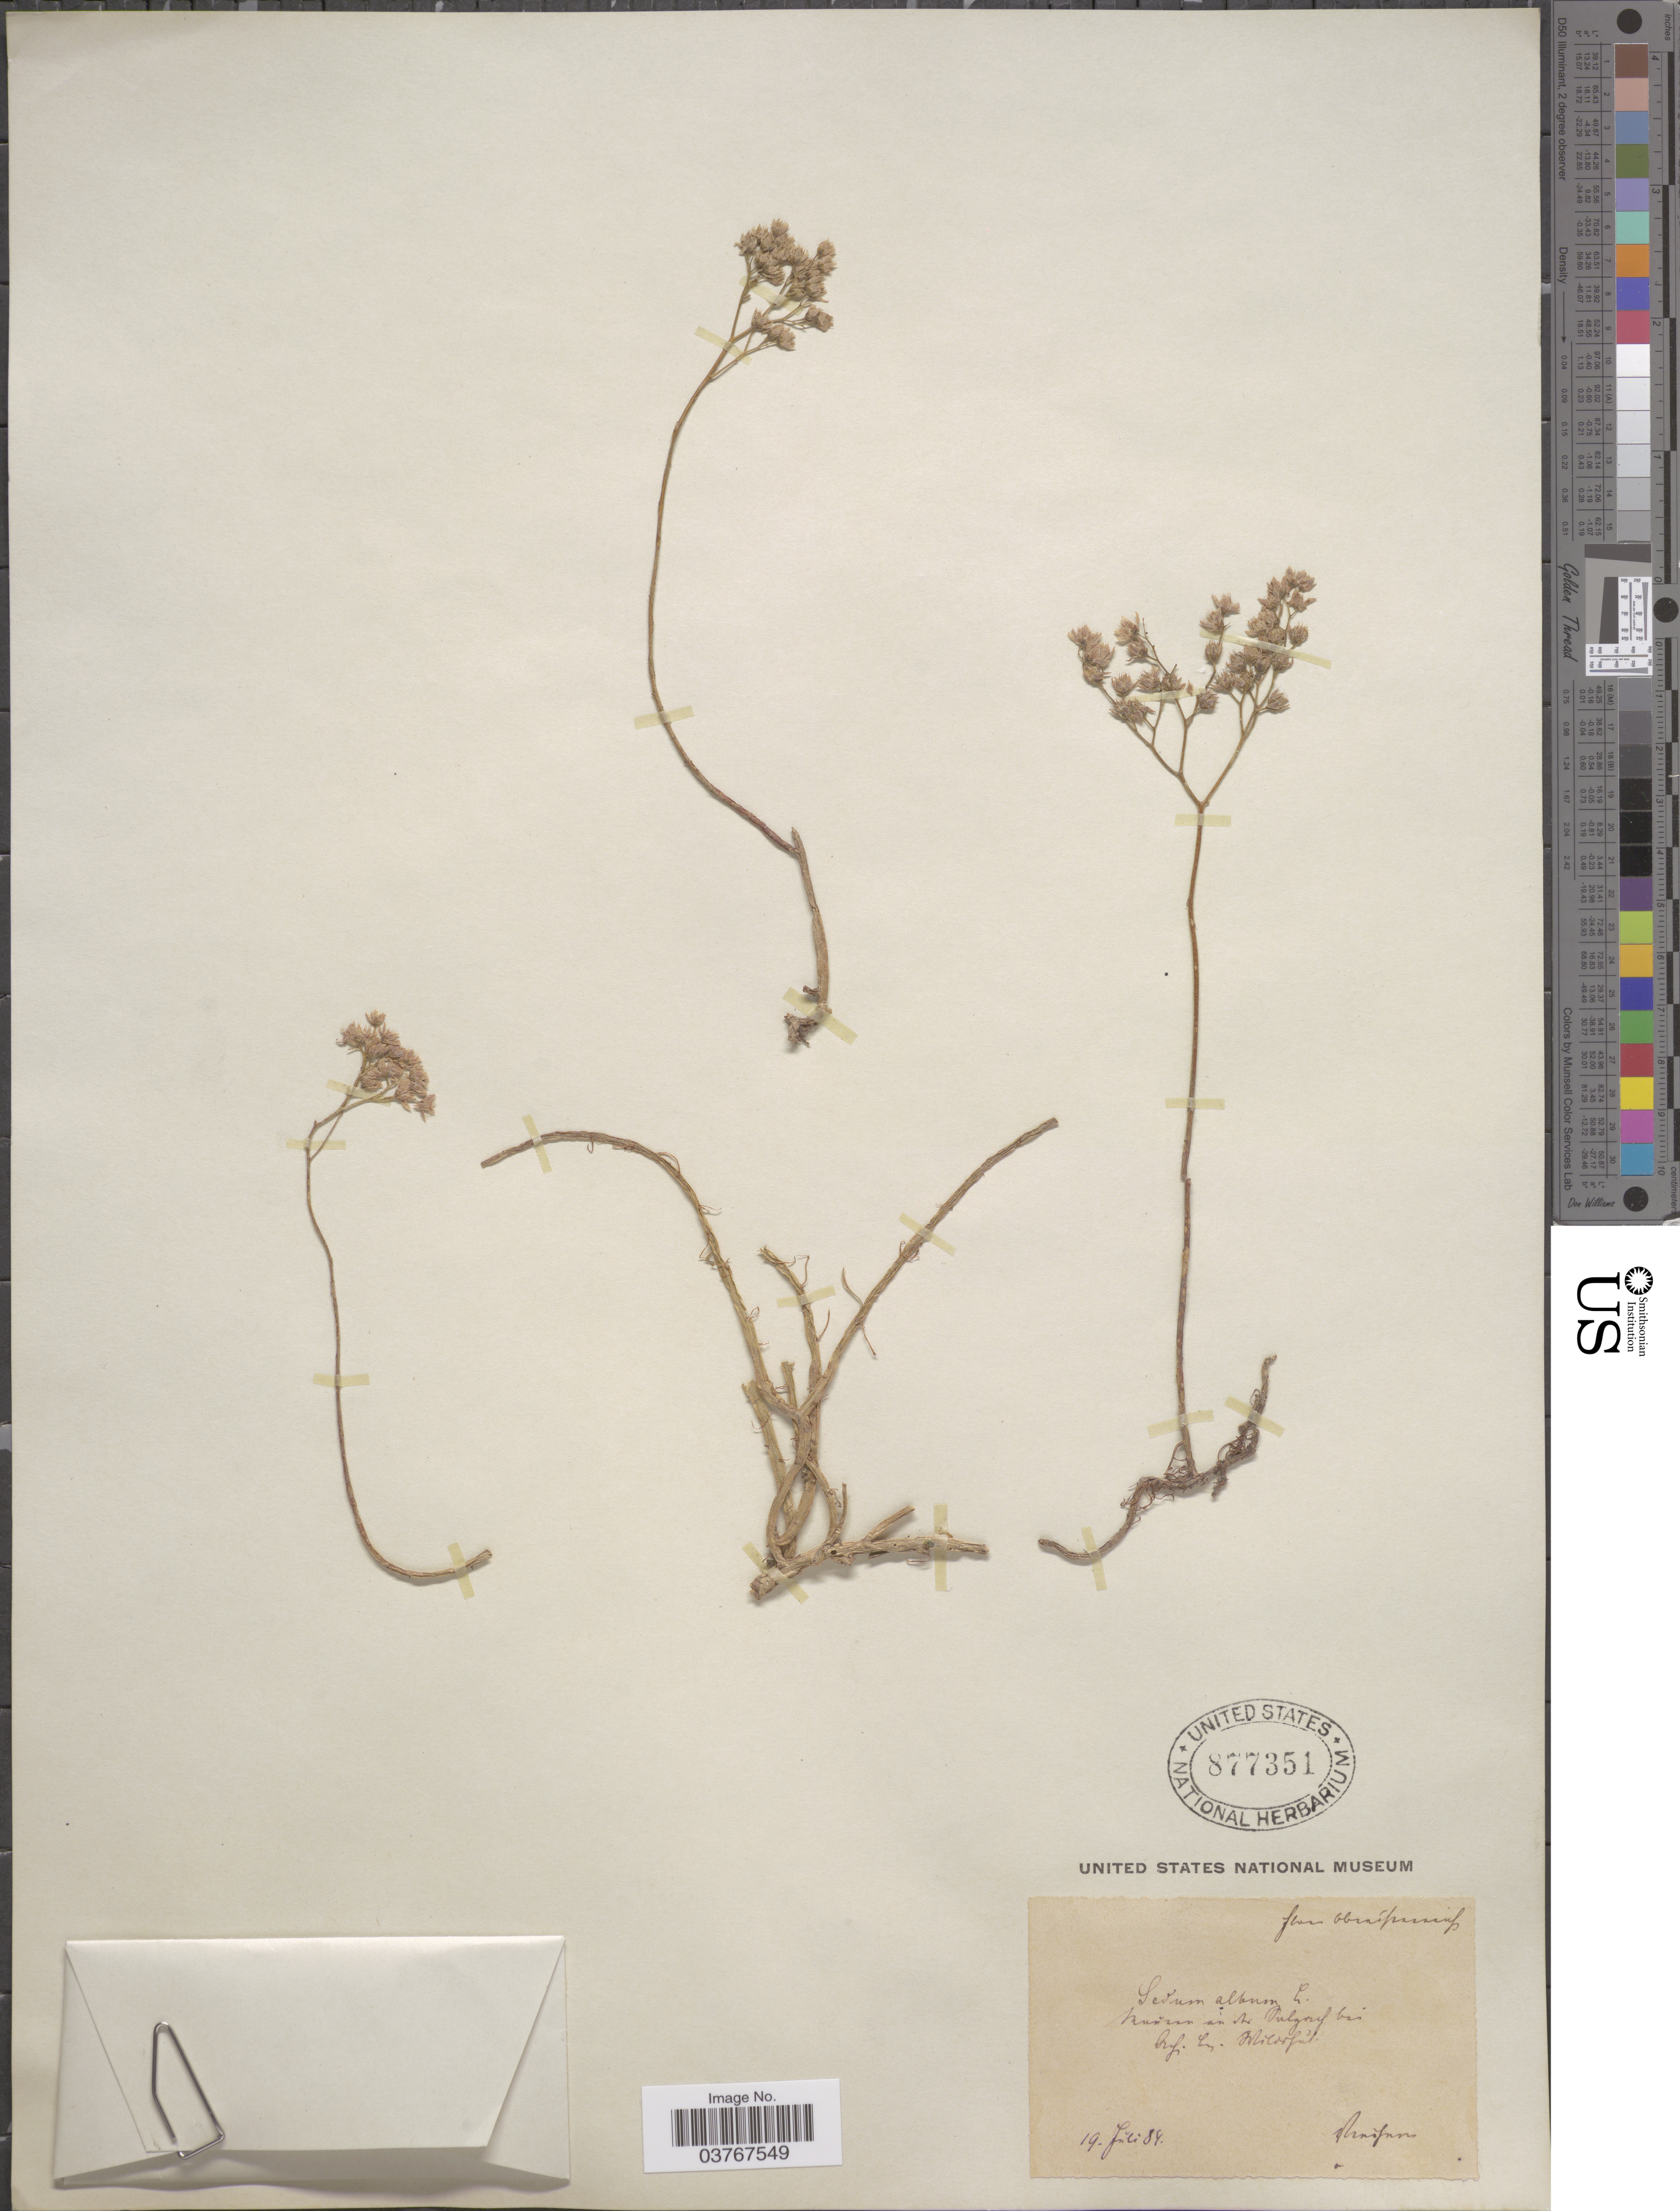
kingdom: Plantae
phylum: Tracheophyta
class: Magnoliopsida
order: Saxifragales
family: Crassulaceae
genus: Sedum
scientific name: Sedum album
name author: L.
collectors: F. Vierhapper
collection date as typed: Transcribed d/m/y: 19/7/84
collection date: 1884-07-19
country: Austria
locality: [Flora Oberösterreich, Mauer an der Salzach bei Ach, Bez. Wildshut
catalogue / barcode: US 877351